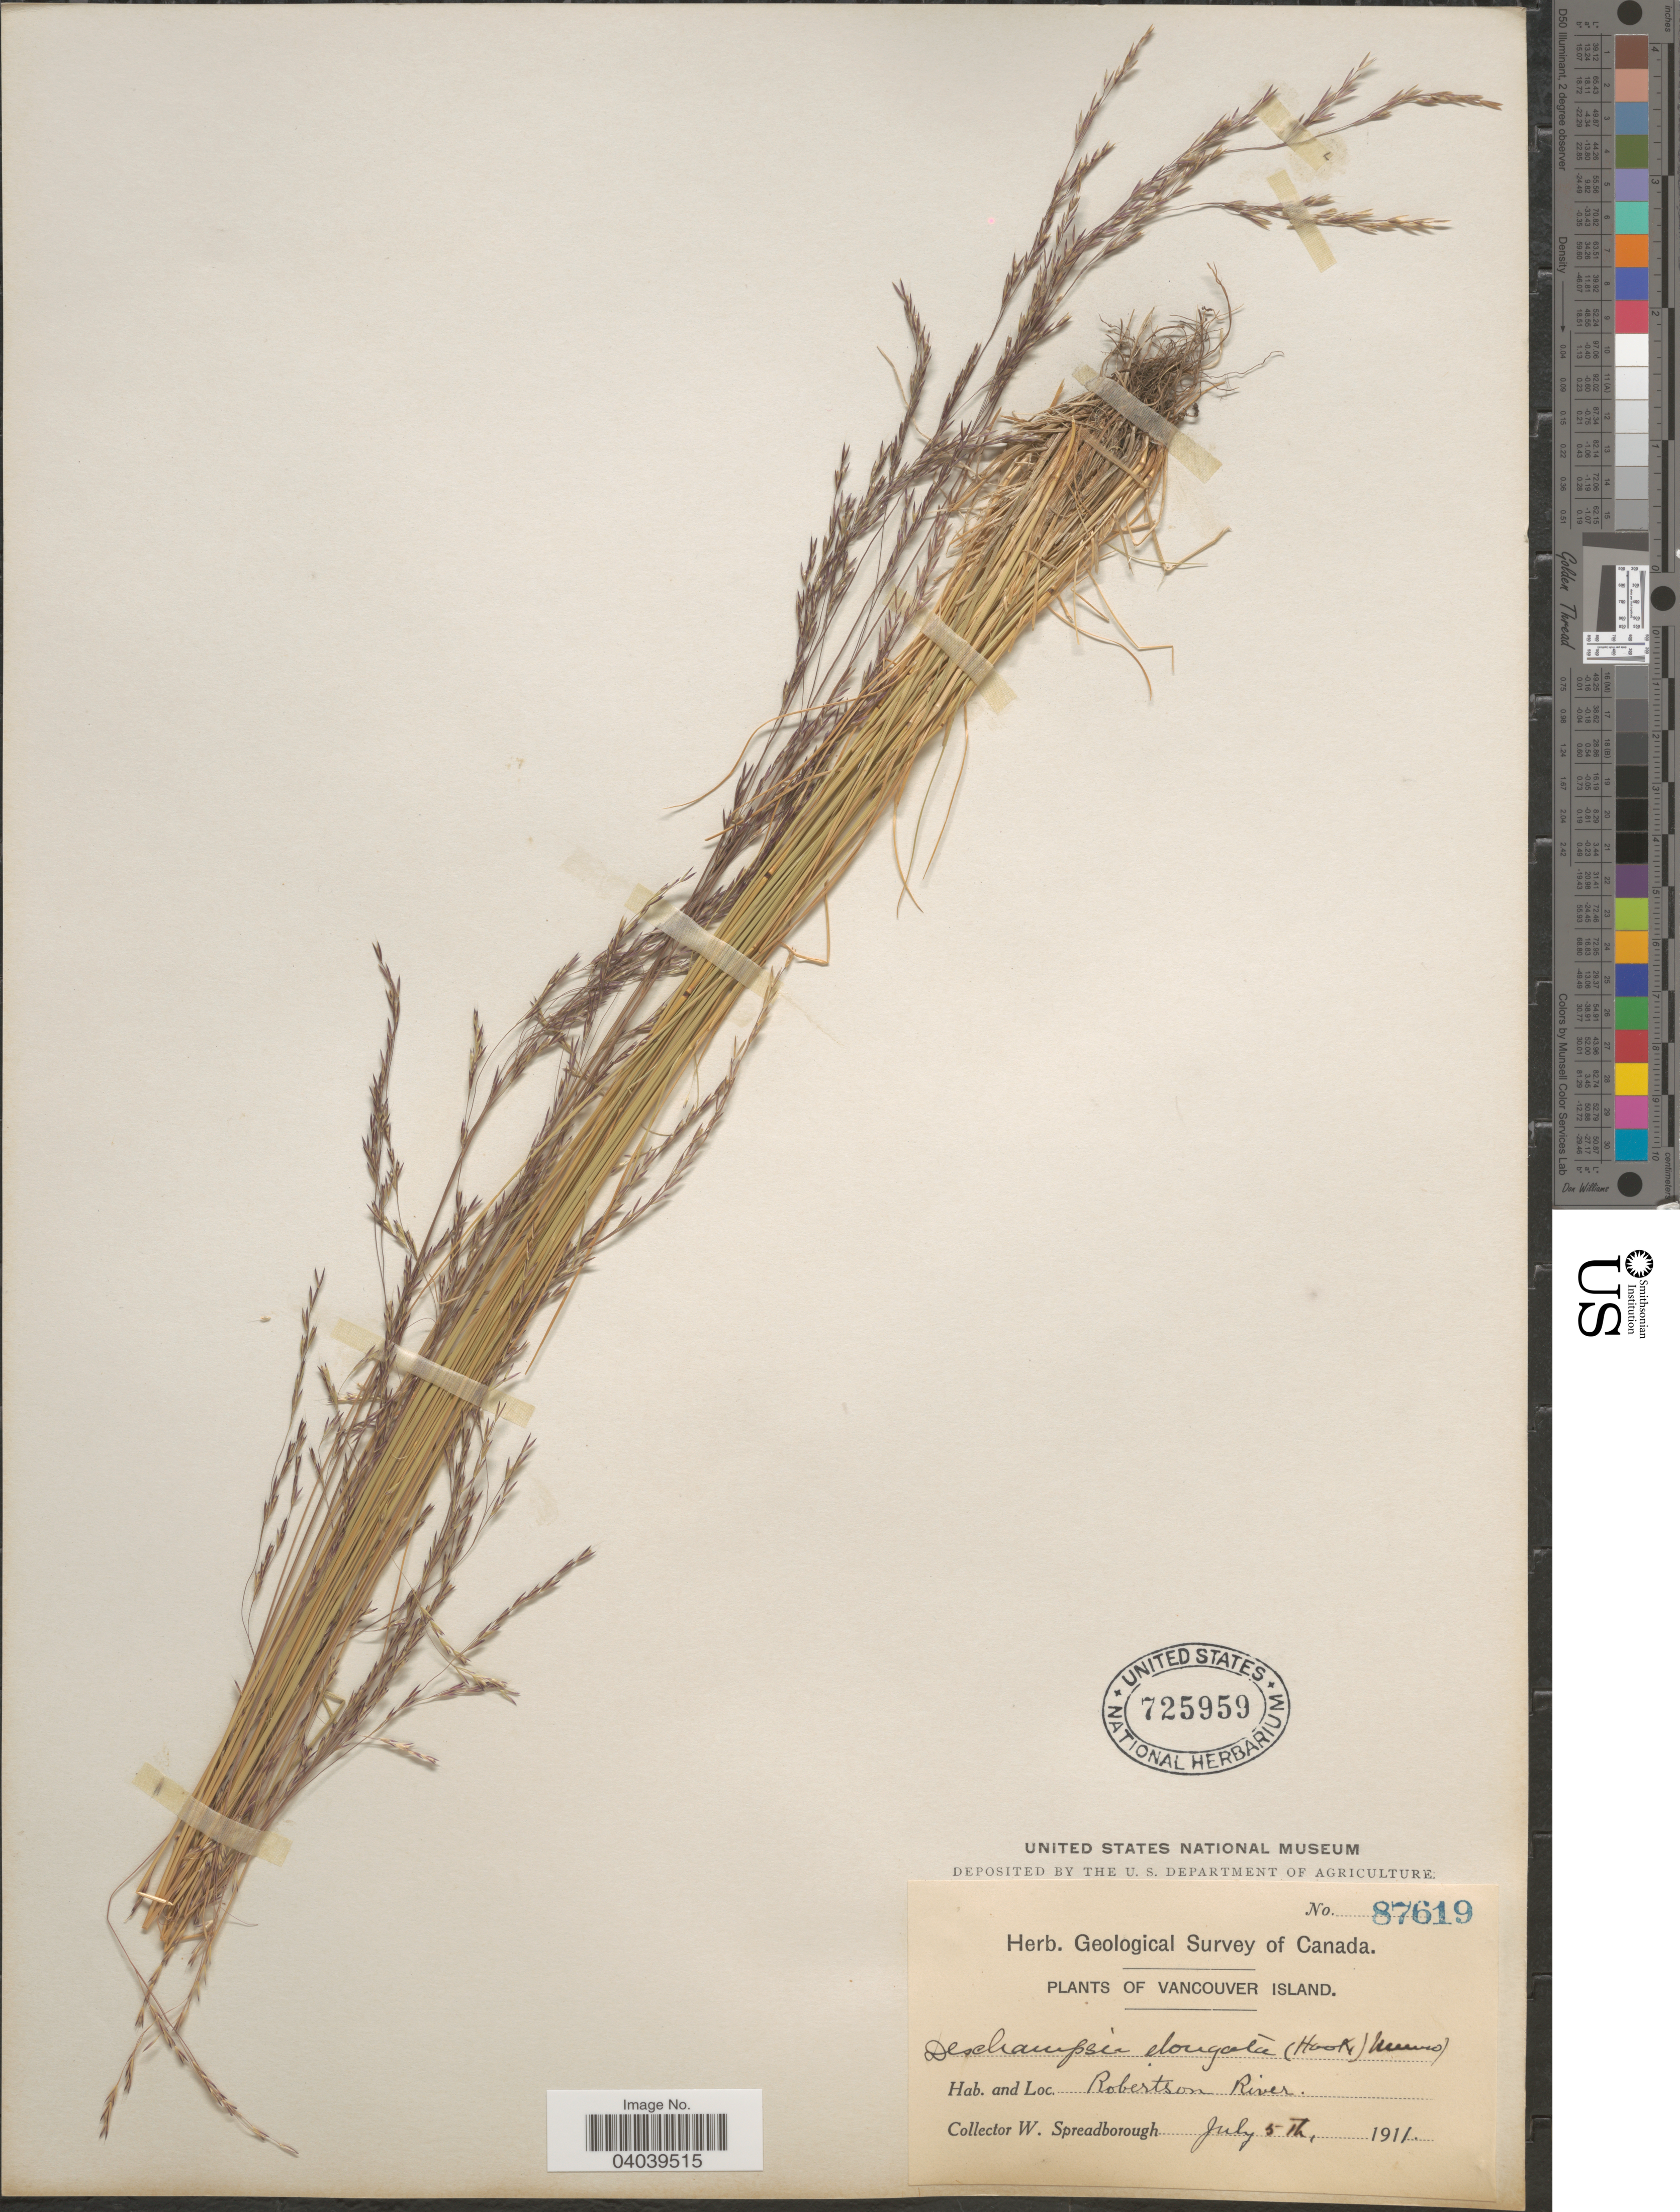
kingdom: Plantae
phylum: Tracheophyta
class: Liliopsida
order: Poales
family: Poaceae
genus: Deschampsia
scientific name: Deschampsia elongata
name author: (Hook.) Munro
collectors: W. Spreadborough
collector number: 87619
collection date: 1911-07-05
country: Canada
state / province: British Columbia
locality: Vancouver Island. Robertson River.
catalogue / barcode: US 725959